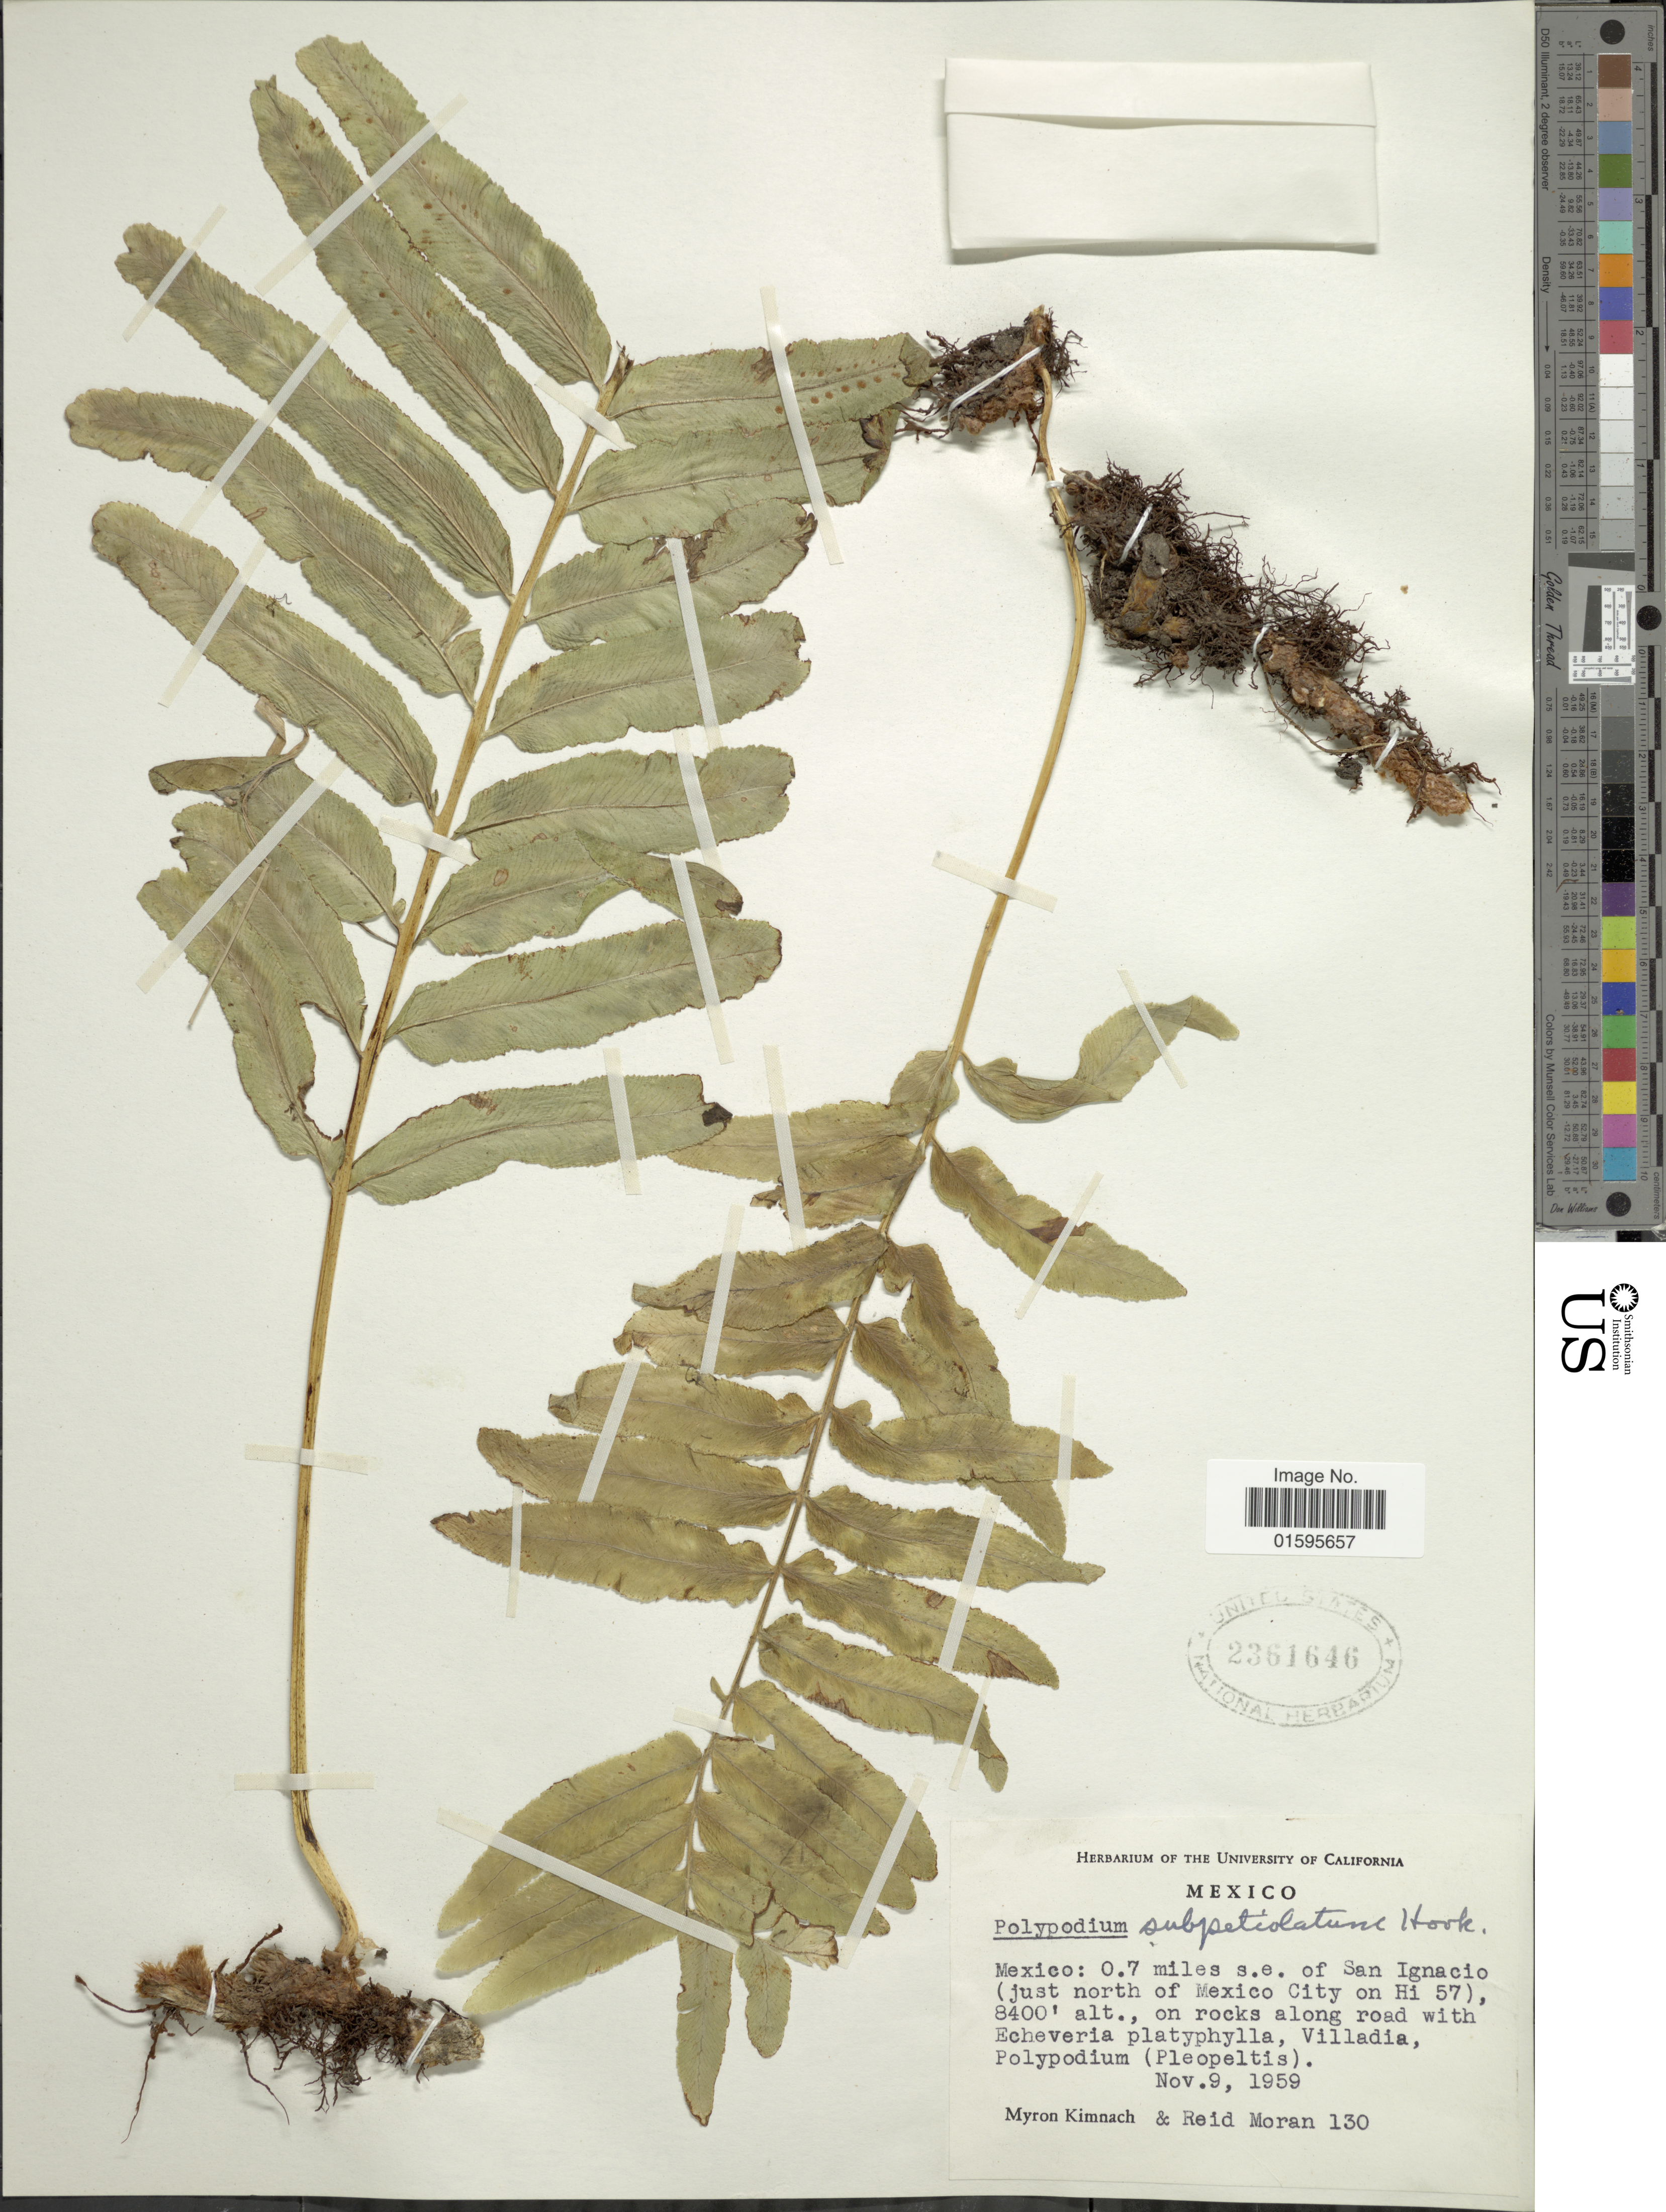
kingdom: Plantae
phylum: Tracheophyta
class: Polypodiopsida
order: Polypodiales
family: Polypodiaceae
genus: Polypodium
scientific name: Polypodium subpetiolatum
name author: Hook.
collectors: M. W. Kimnach & R. V. Moran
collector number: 130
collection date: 1959-11-09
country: Mexico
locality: Mexico: 0.7 miles s. e. of San Ignacio (just north of Mexico City on Hi 57)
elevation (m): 2560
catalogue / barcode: US 2361646